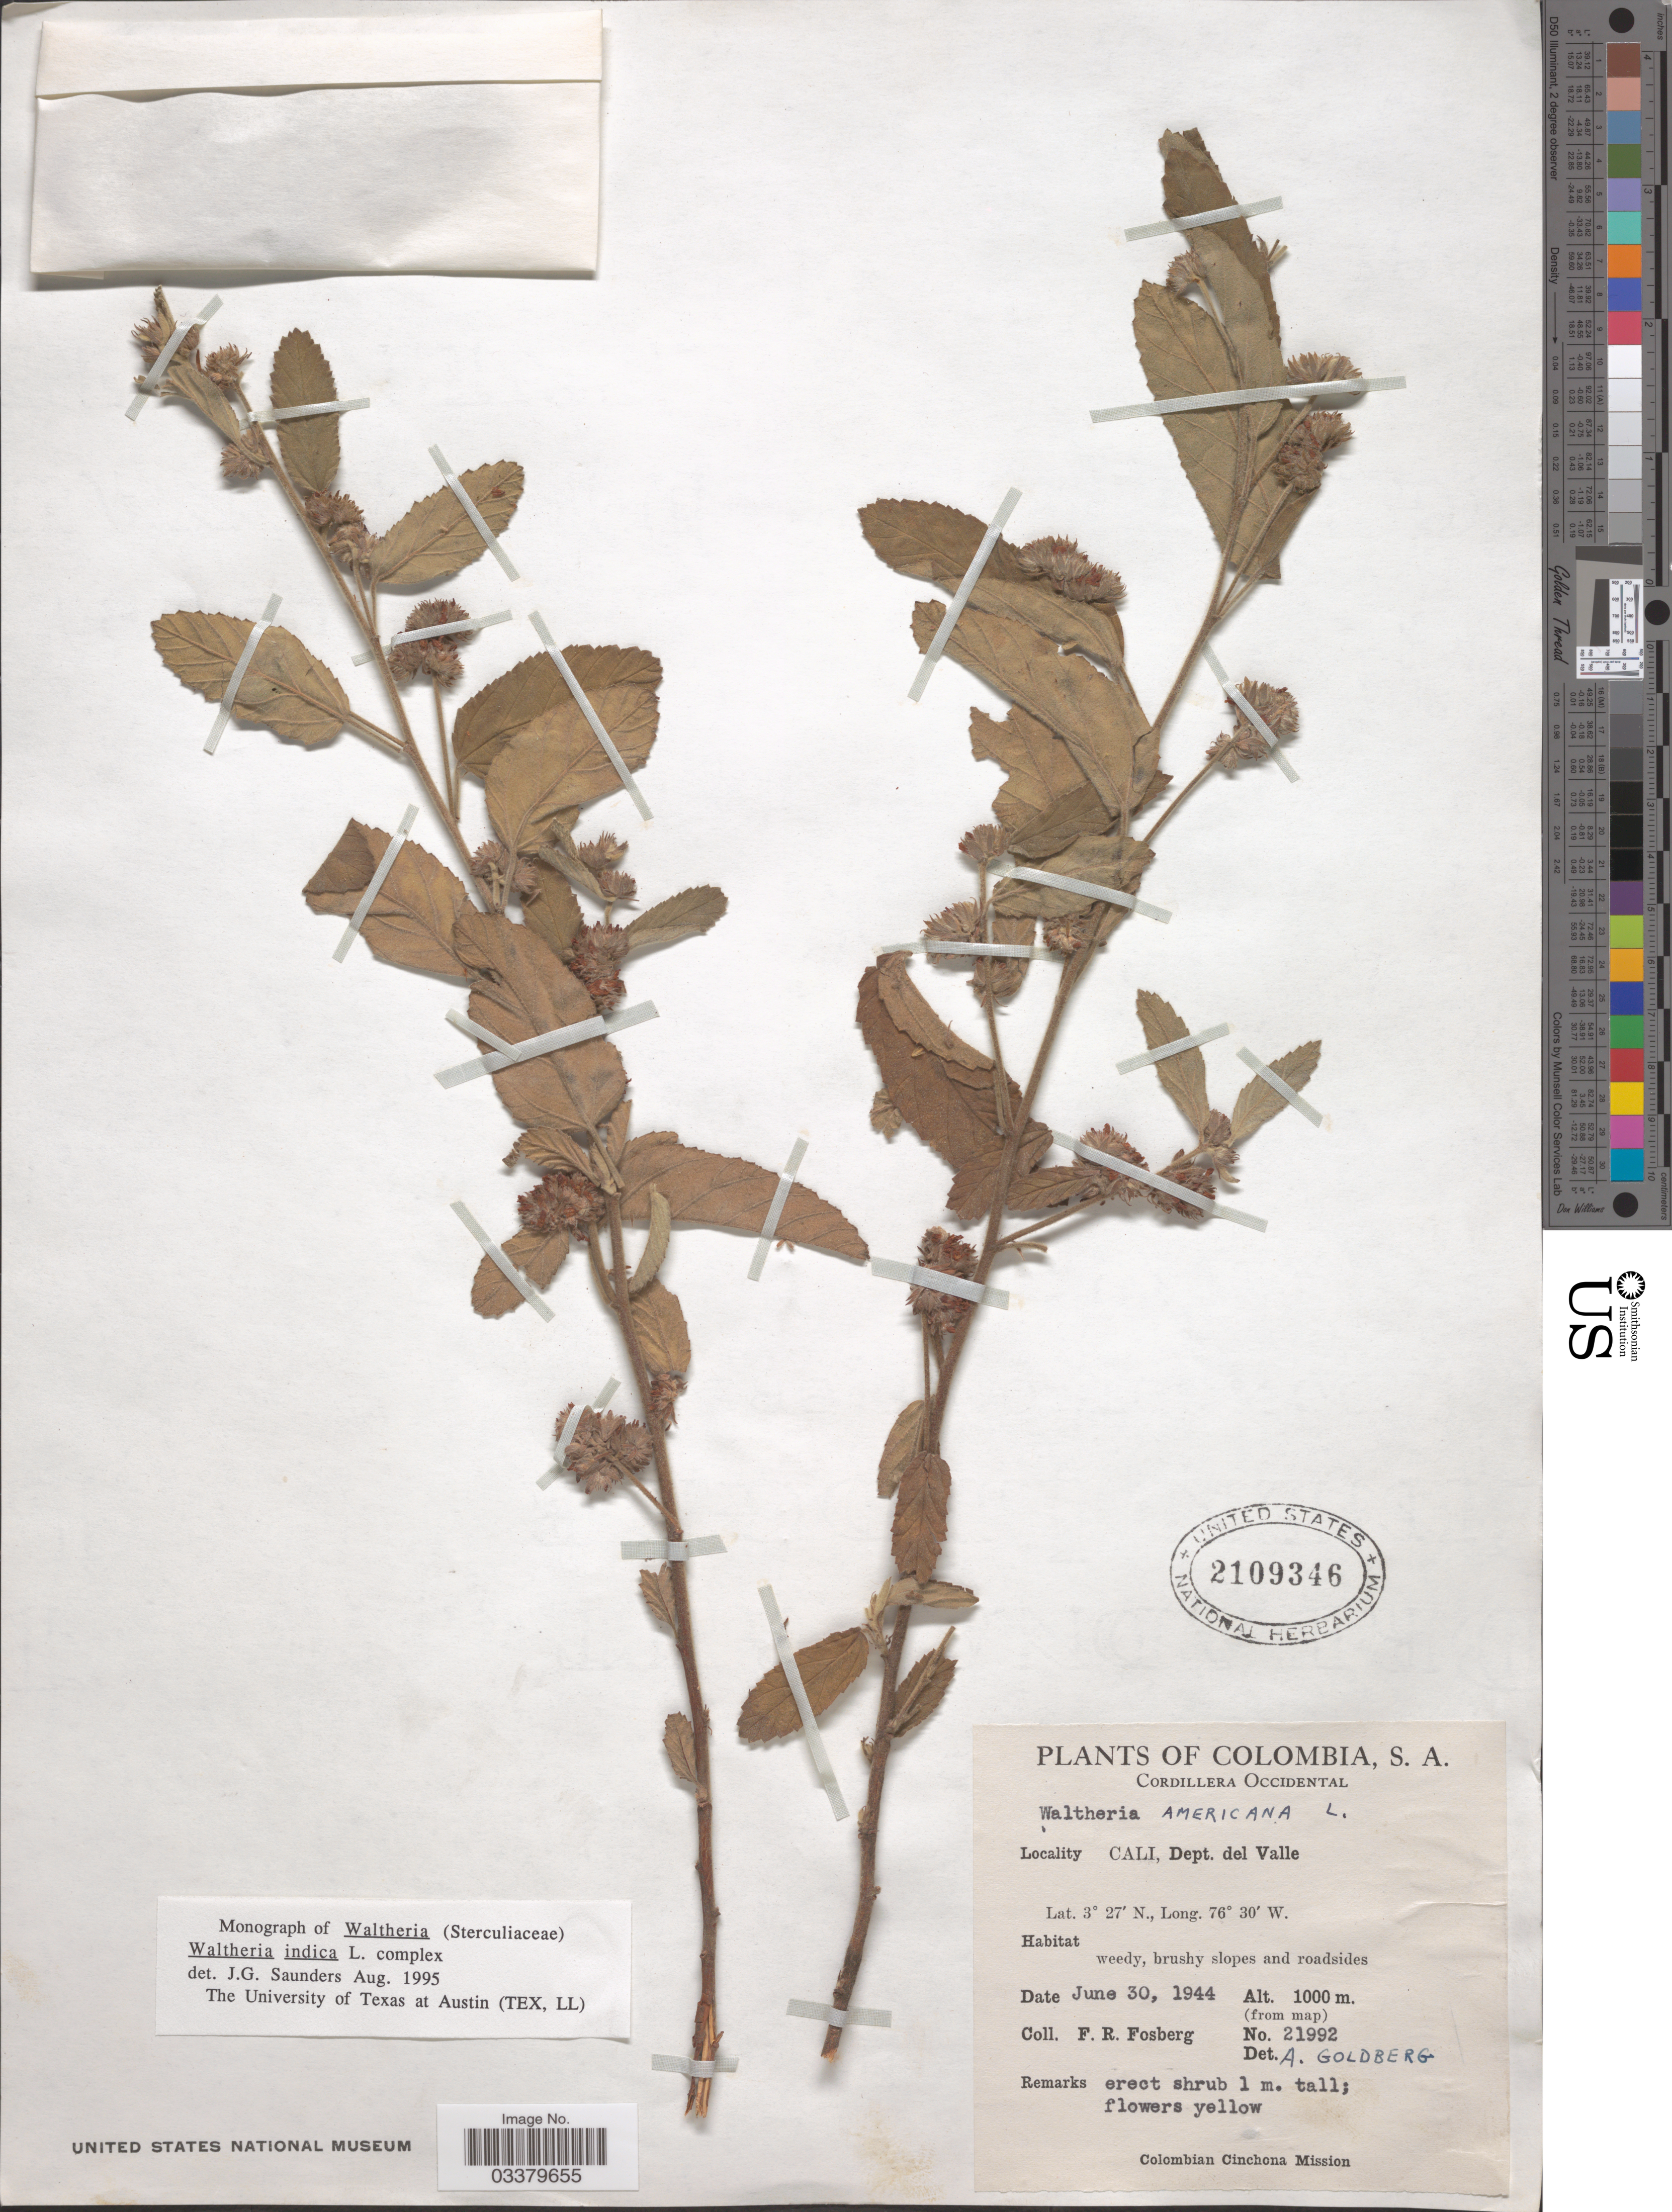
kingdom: Plantae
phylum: Tracheophyta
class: Magnoliopsida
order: Malvales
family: Malvaceae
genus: Waltheria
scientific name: Waltheria indica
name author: L.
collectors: F. R. Fosberg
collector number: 21992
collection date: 1944-06-30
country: Colombia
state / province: Valle del Cauca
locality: Cordillera Occidental. Cali, Dept. del Valle.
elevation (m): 1000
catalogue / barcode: US 2109346